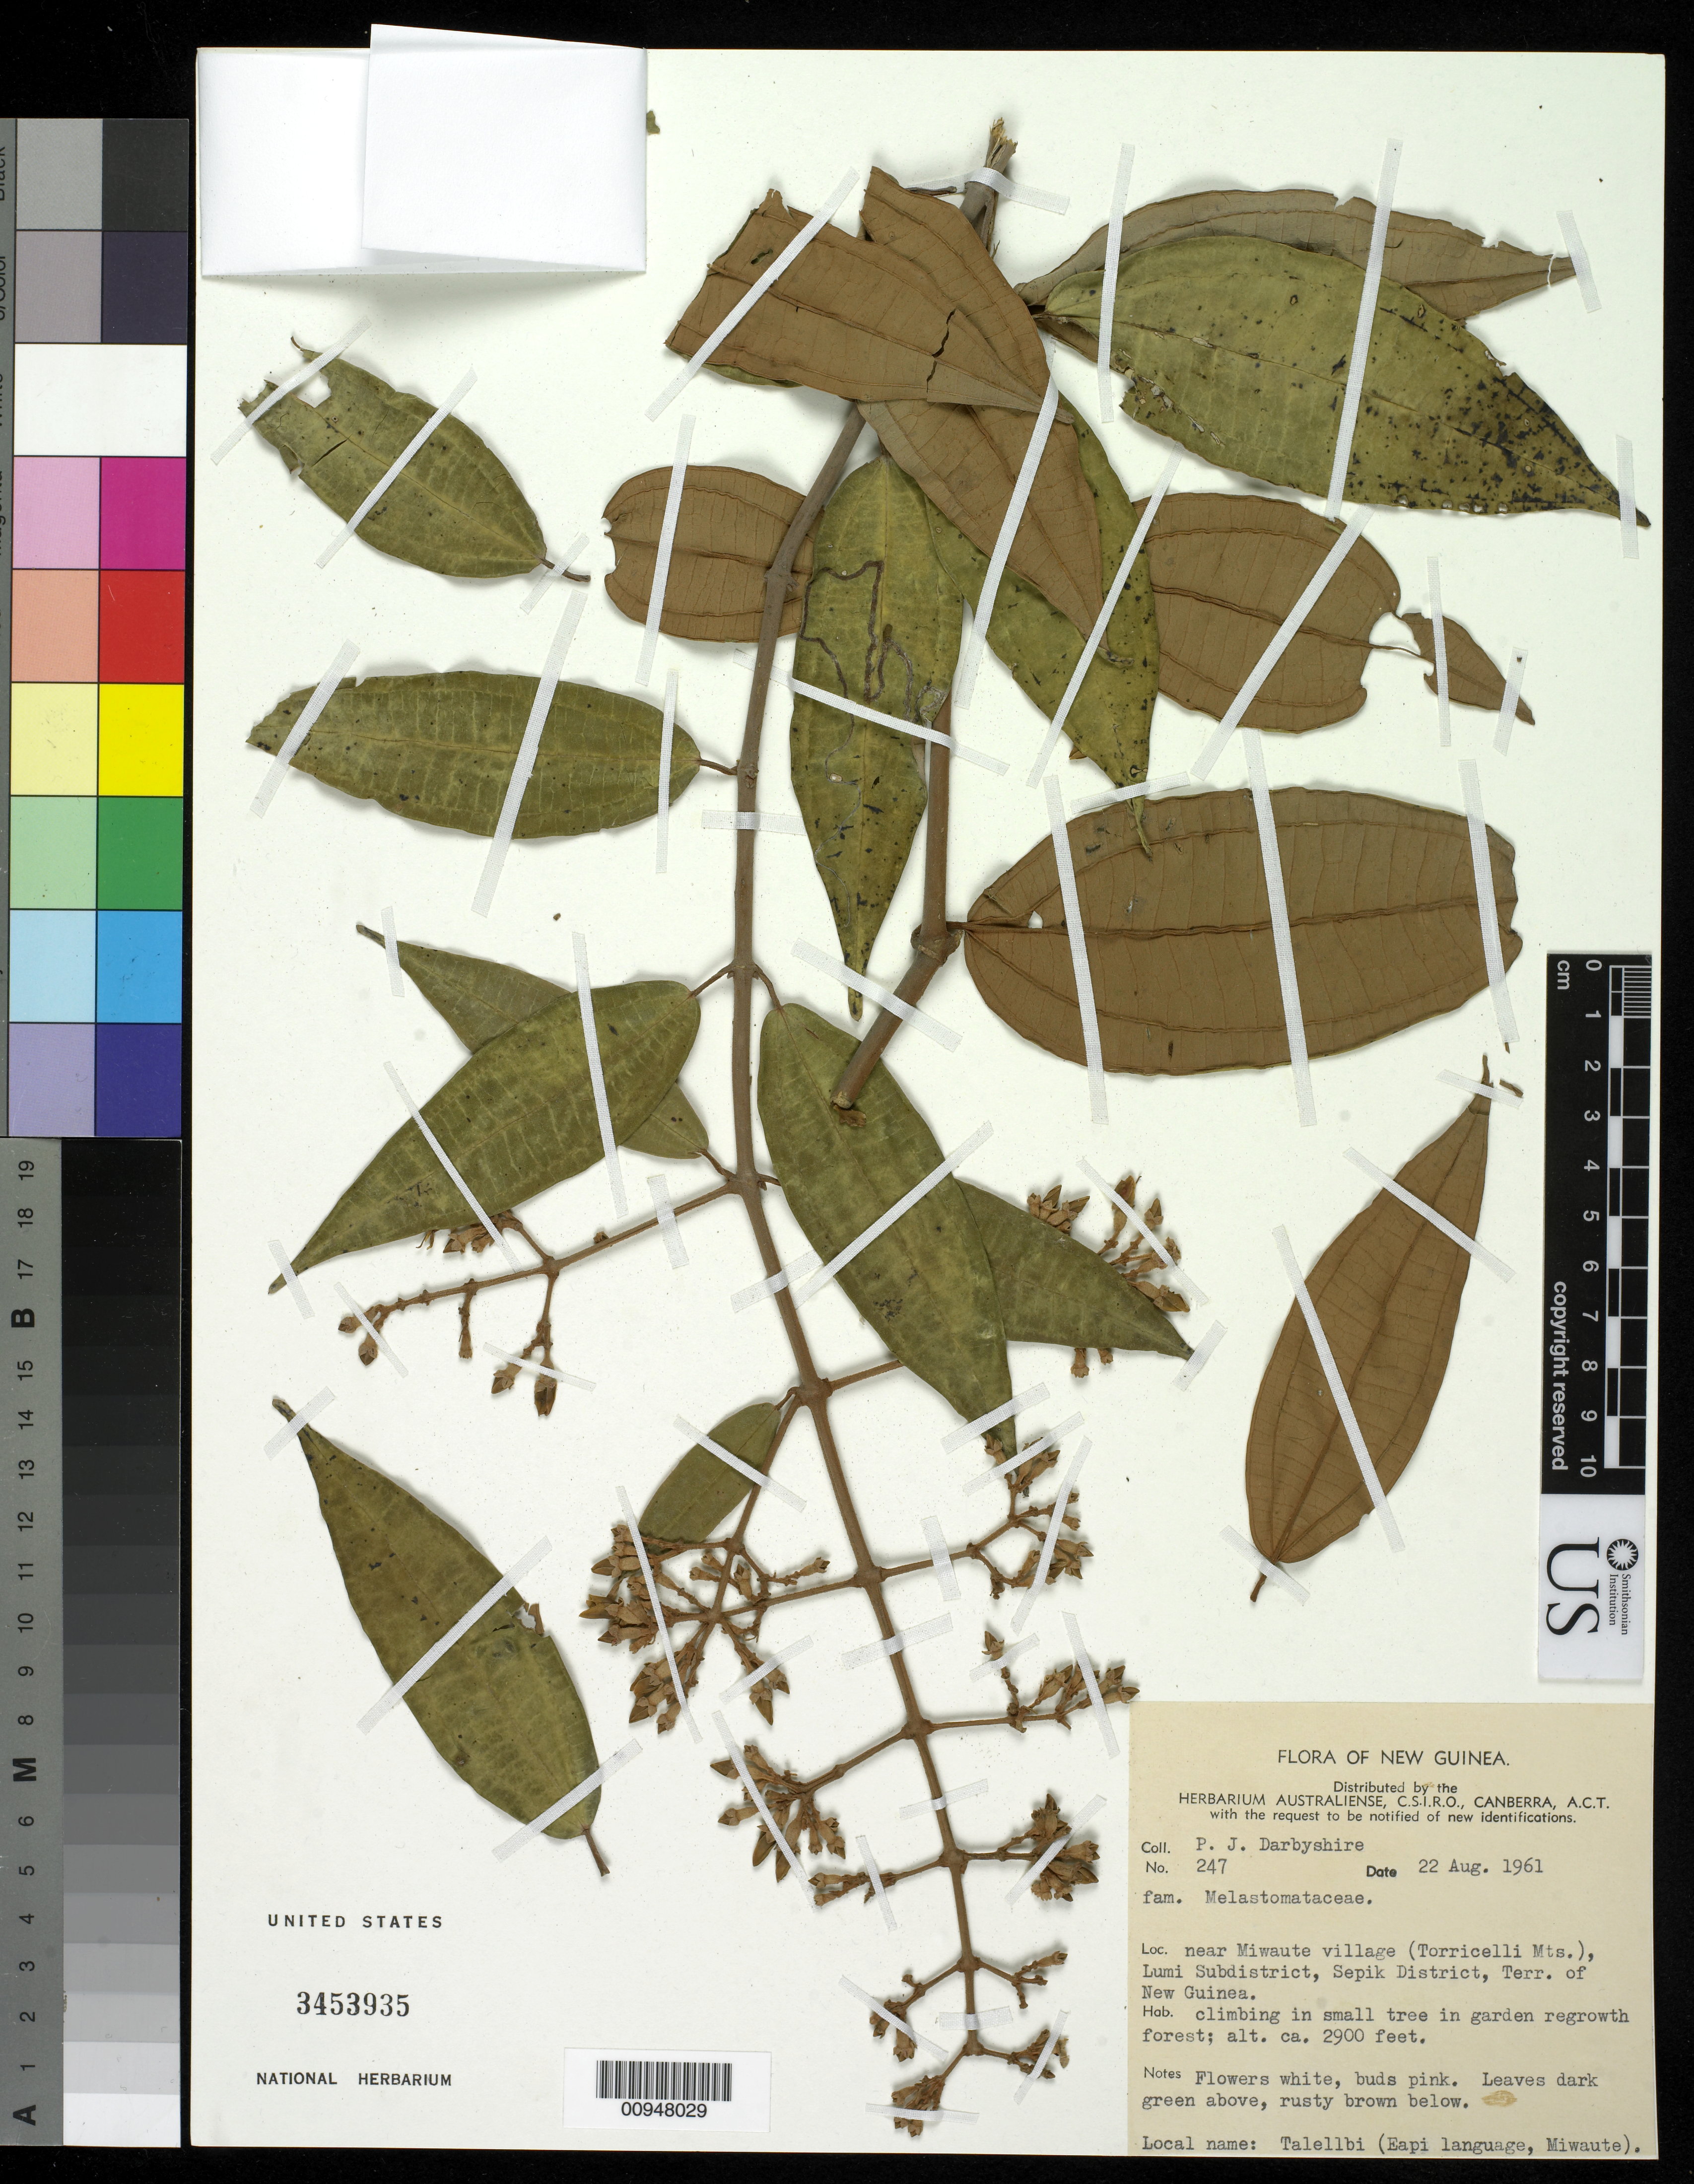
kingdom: Plantae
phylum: Tracheophyta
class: Magnoliopsida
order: Myrtales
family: Melastomataceae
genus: Melastoma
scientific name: Melastoma sp.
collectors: P. Darbyshire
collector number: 247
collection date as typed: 22 Aug 1961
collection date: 1961-08-22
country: Papua New Guinea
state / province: Sandaun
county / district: Lumi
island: New Guinea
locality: Near Miwaute village,(Torricelli Mts.).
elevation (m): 884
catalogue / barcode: US 3453935